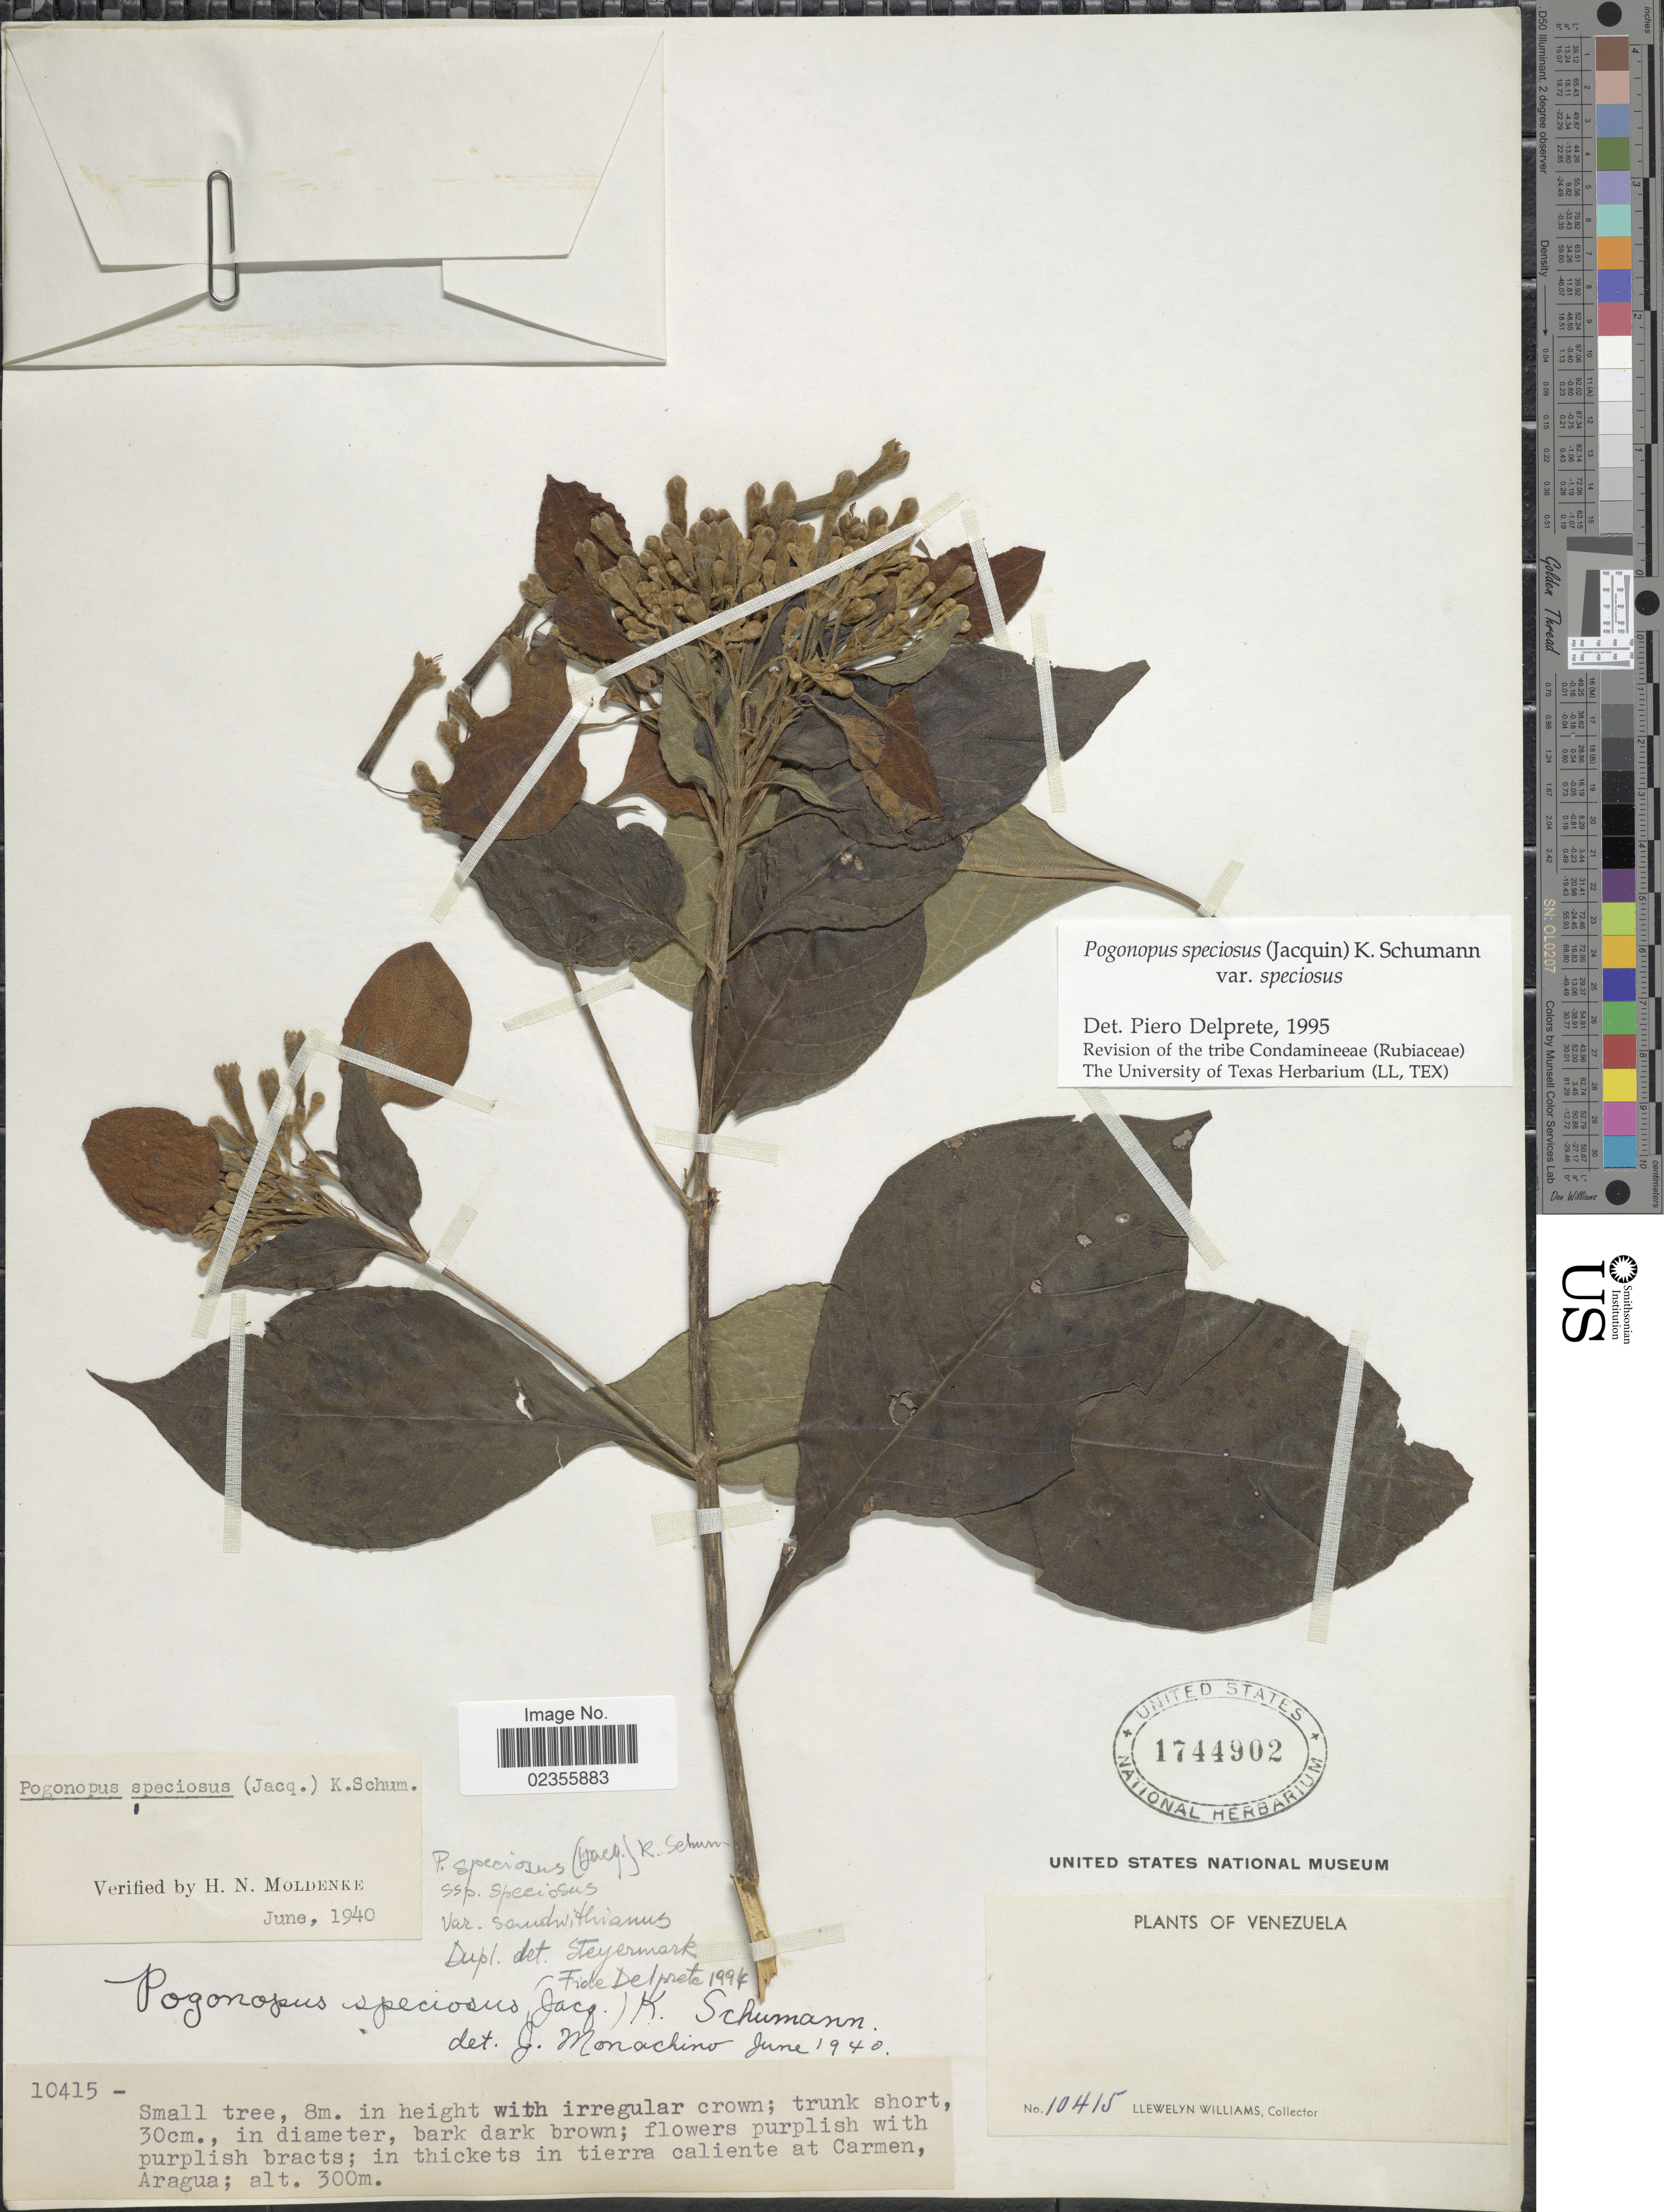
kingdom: Plantae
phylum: Tracheophyta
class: Magnoliopsida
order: Gentianales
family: Rubiaceae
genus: Pogonopus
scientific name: Pogonopus speciosus var. speciosus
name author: (Jacq.) K. Schum.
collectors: Ll. Williams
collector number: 10415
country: Venezuela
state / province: Aragua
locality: In thickets in tierra caliente at Carmen, Aragua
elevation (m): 300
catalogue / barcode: US 1744902